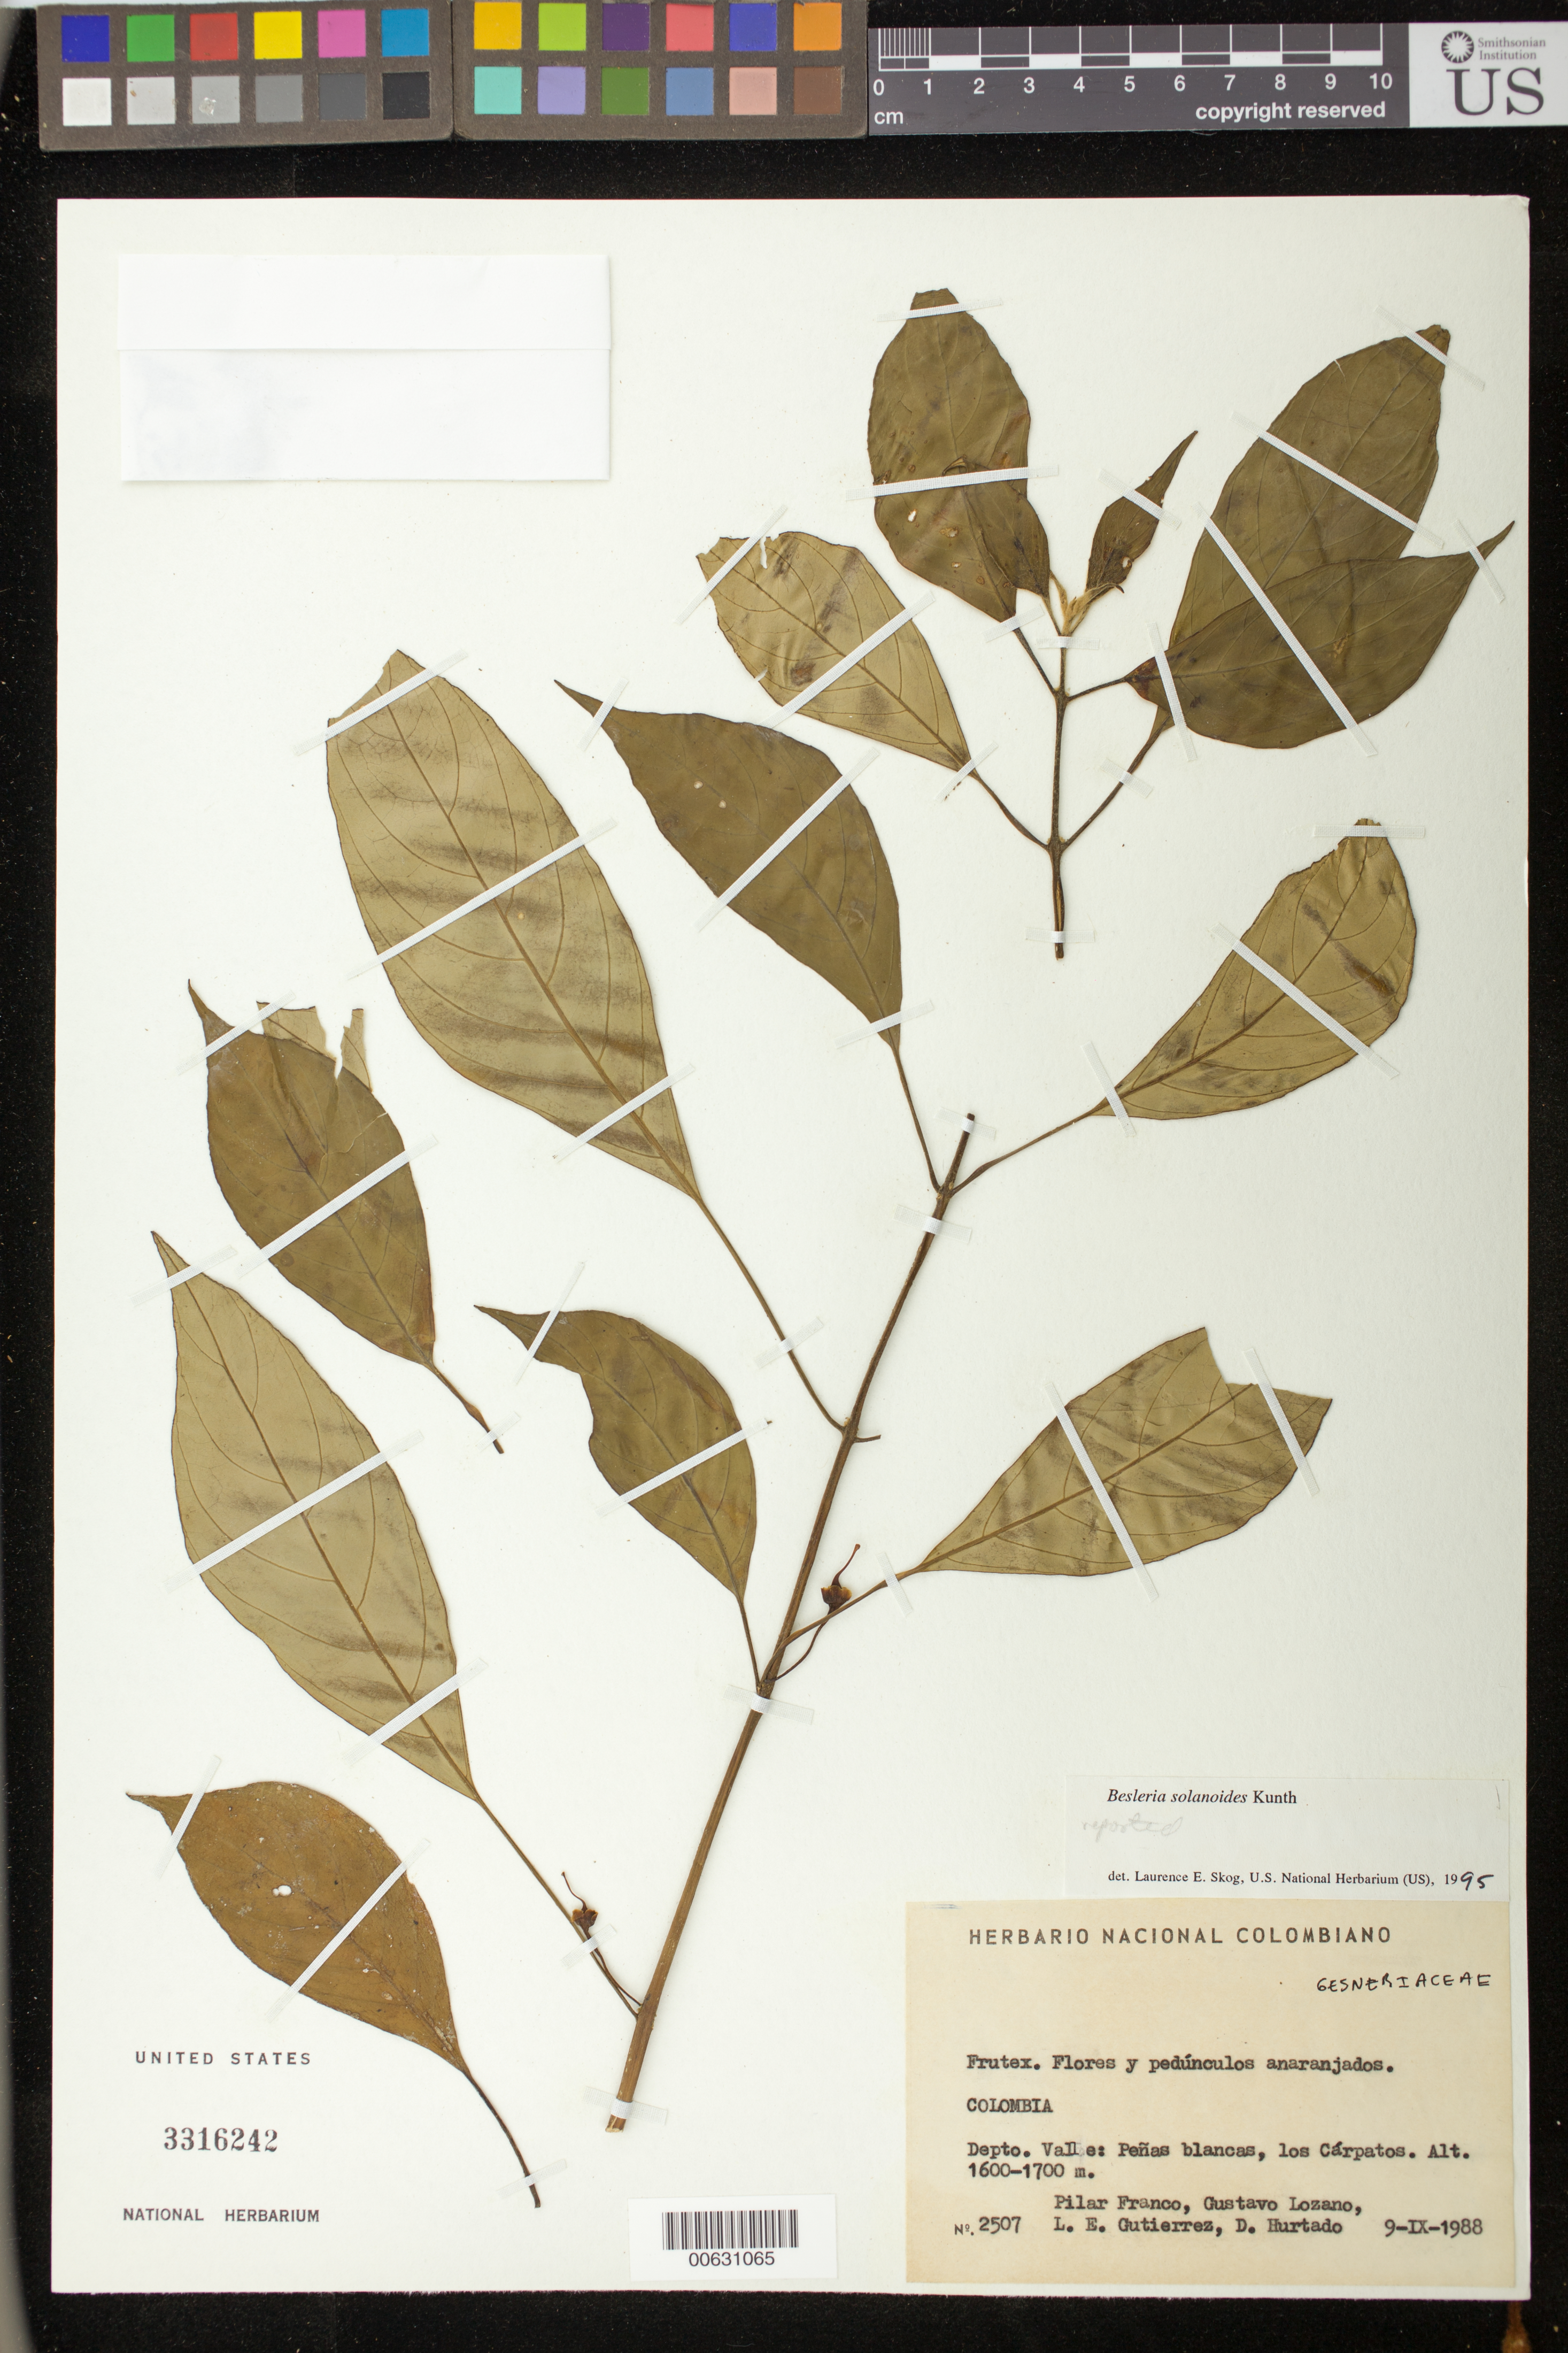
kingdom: Plantae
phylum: Tracheophyta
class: Magnoliopsida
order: Lamiales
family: Gesneriaceae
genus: Besleria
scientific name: Besleria solanoides var. solanoides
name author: Kunth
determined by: Skog, Laurence E.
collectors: P. Franco Roselli, G. Lozano-Contreras, L. Gutierrez & D. Hurtado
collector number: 2507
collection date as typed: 09 Sep 1988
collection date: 1988-09-09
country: Colombia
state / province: Valle del Cauca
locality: Peñas blancas, los Cárpatos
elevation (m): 1600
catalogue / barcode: US 3316242